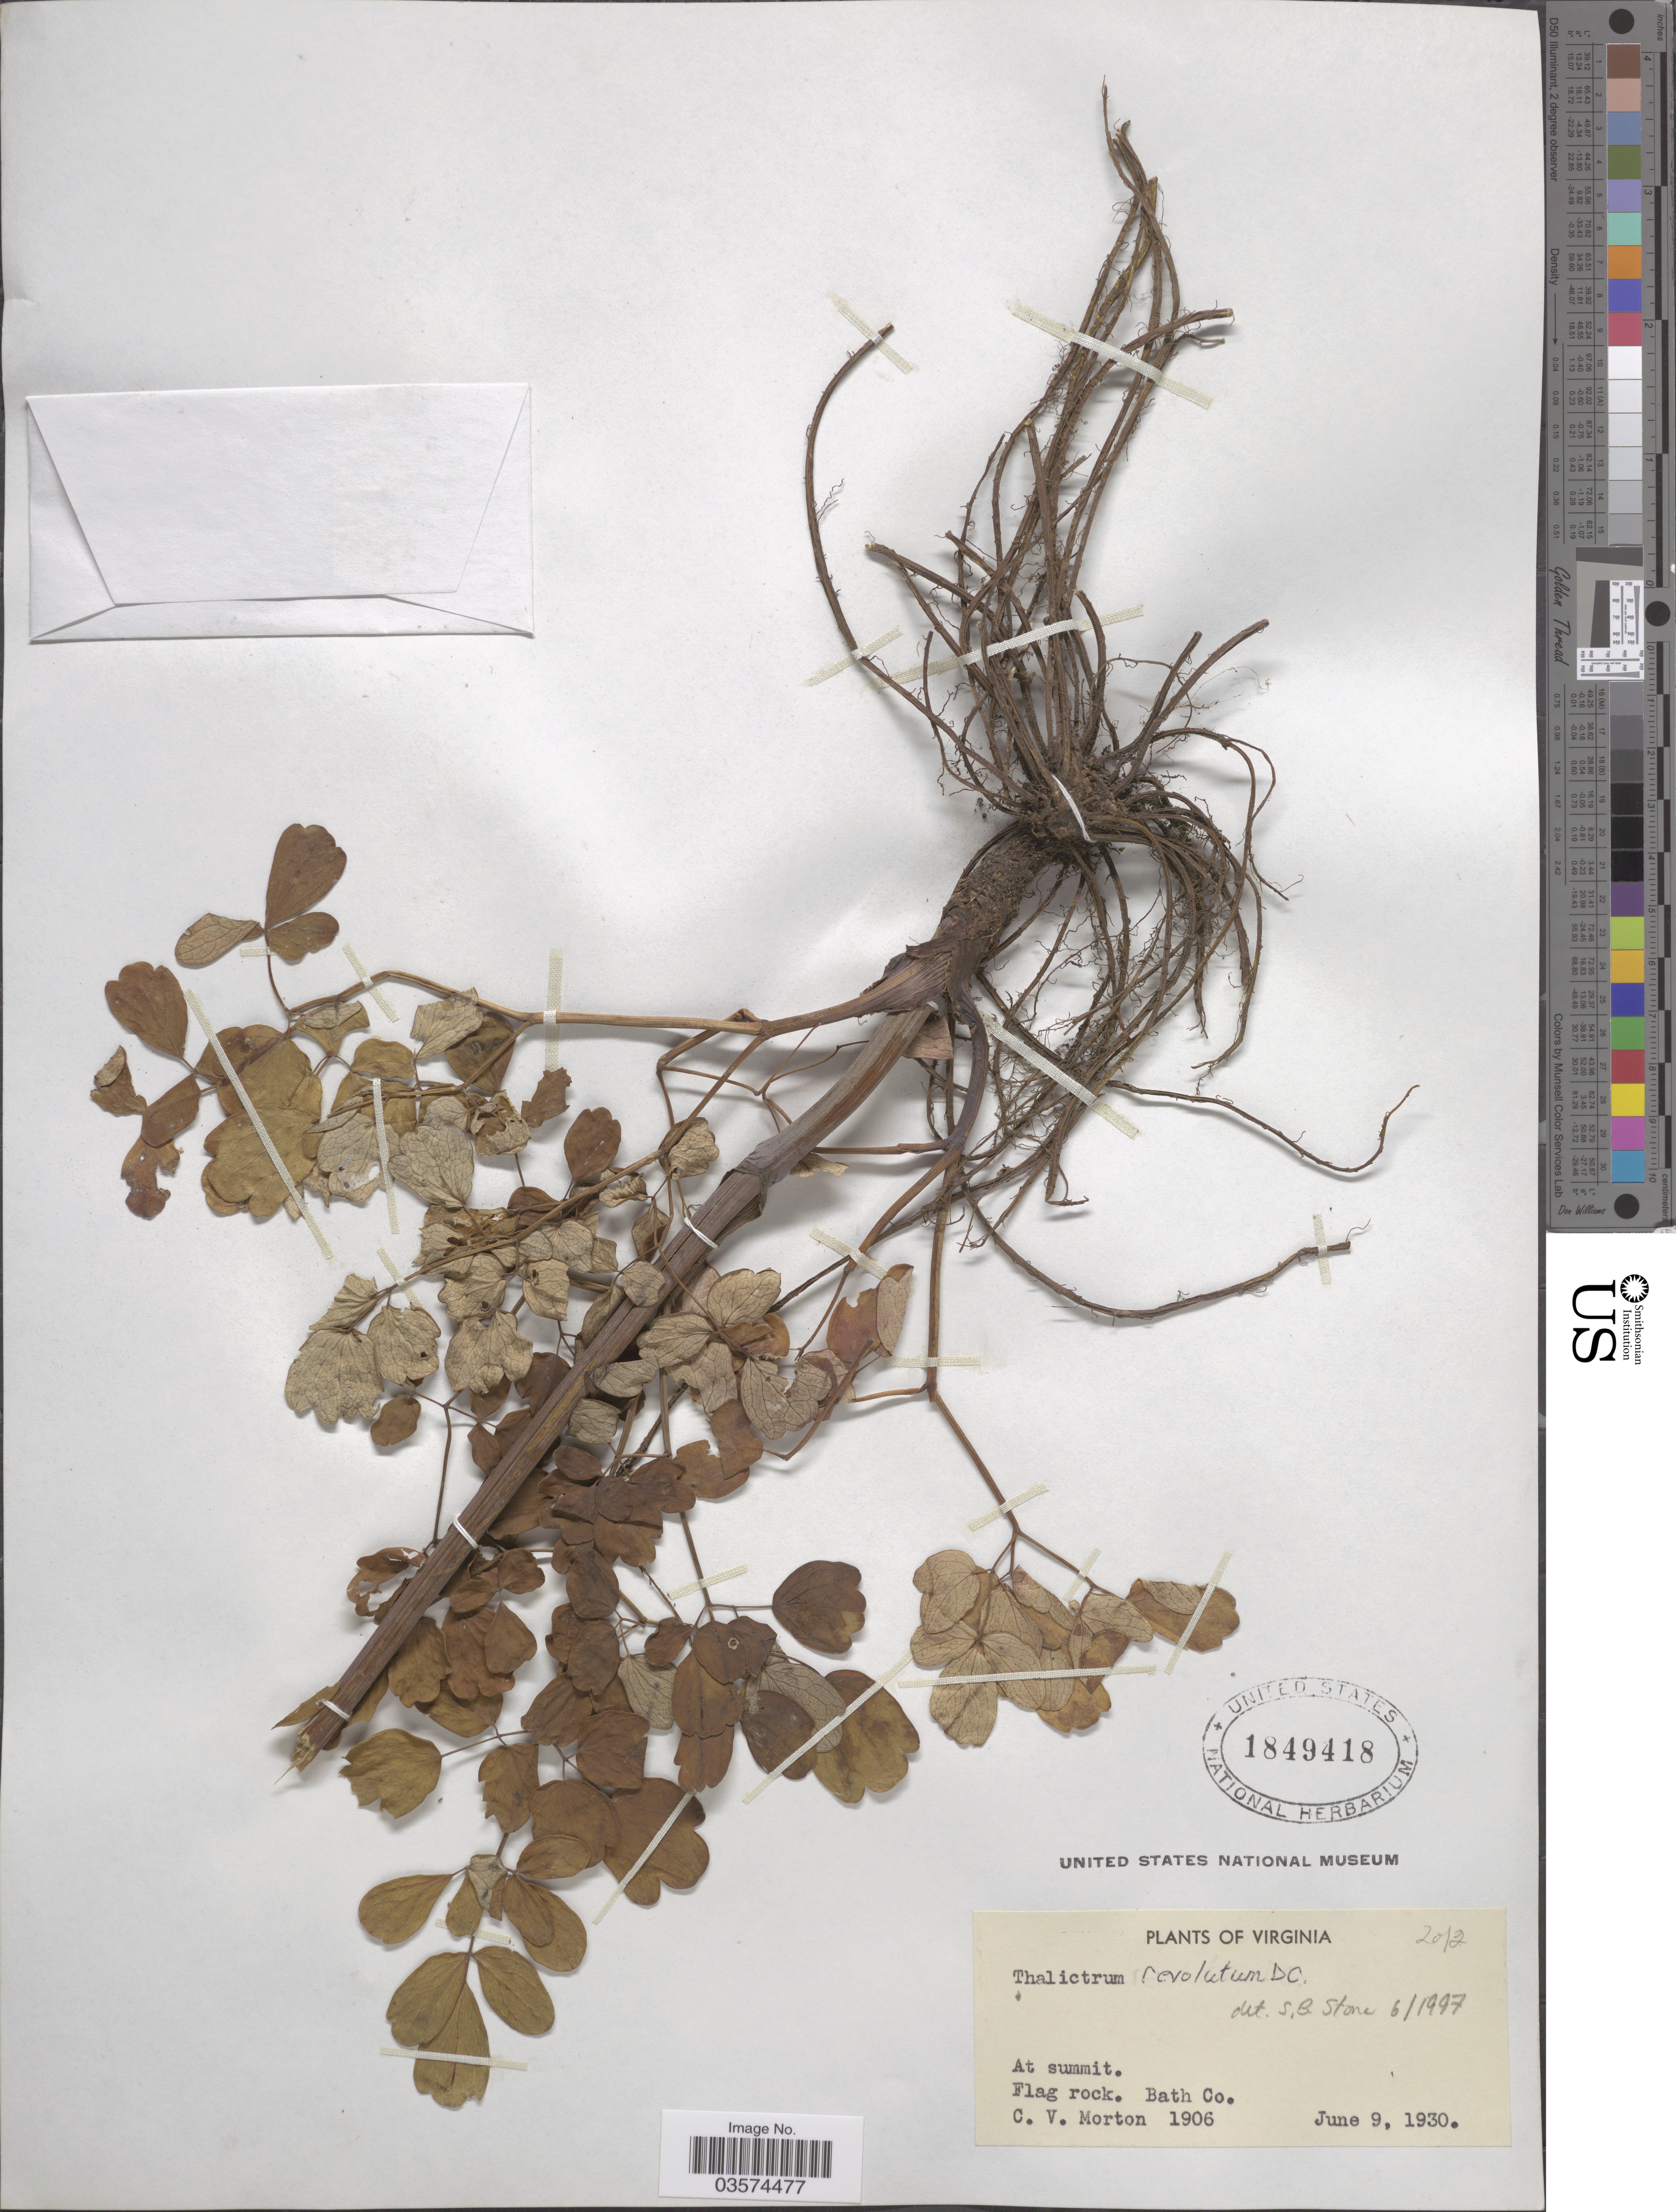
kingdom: Plantae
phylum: Tracheophyta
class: Magnoliopsida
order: Ranunculales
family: Ranunculaceae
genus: Thalictrum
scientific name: Thalictrum amphibolum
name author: Greene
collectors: C. V. Morton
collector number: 1906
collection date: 1930-06-09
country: United States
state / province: Virginia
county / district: Bath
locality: At summit. Flag rock. Bath Co.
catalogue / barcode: US 1849418